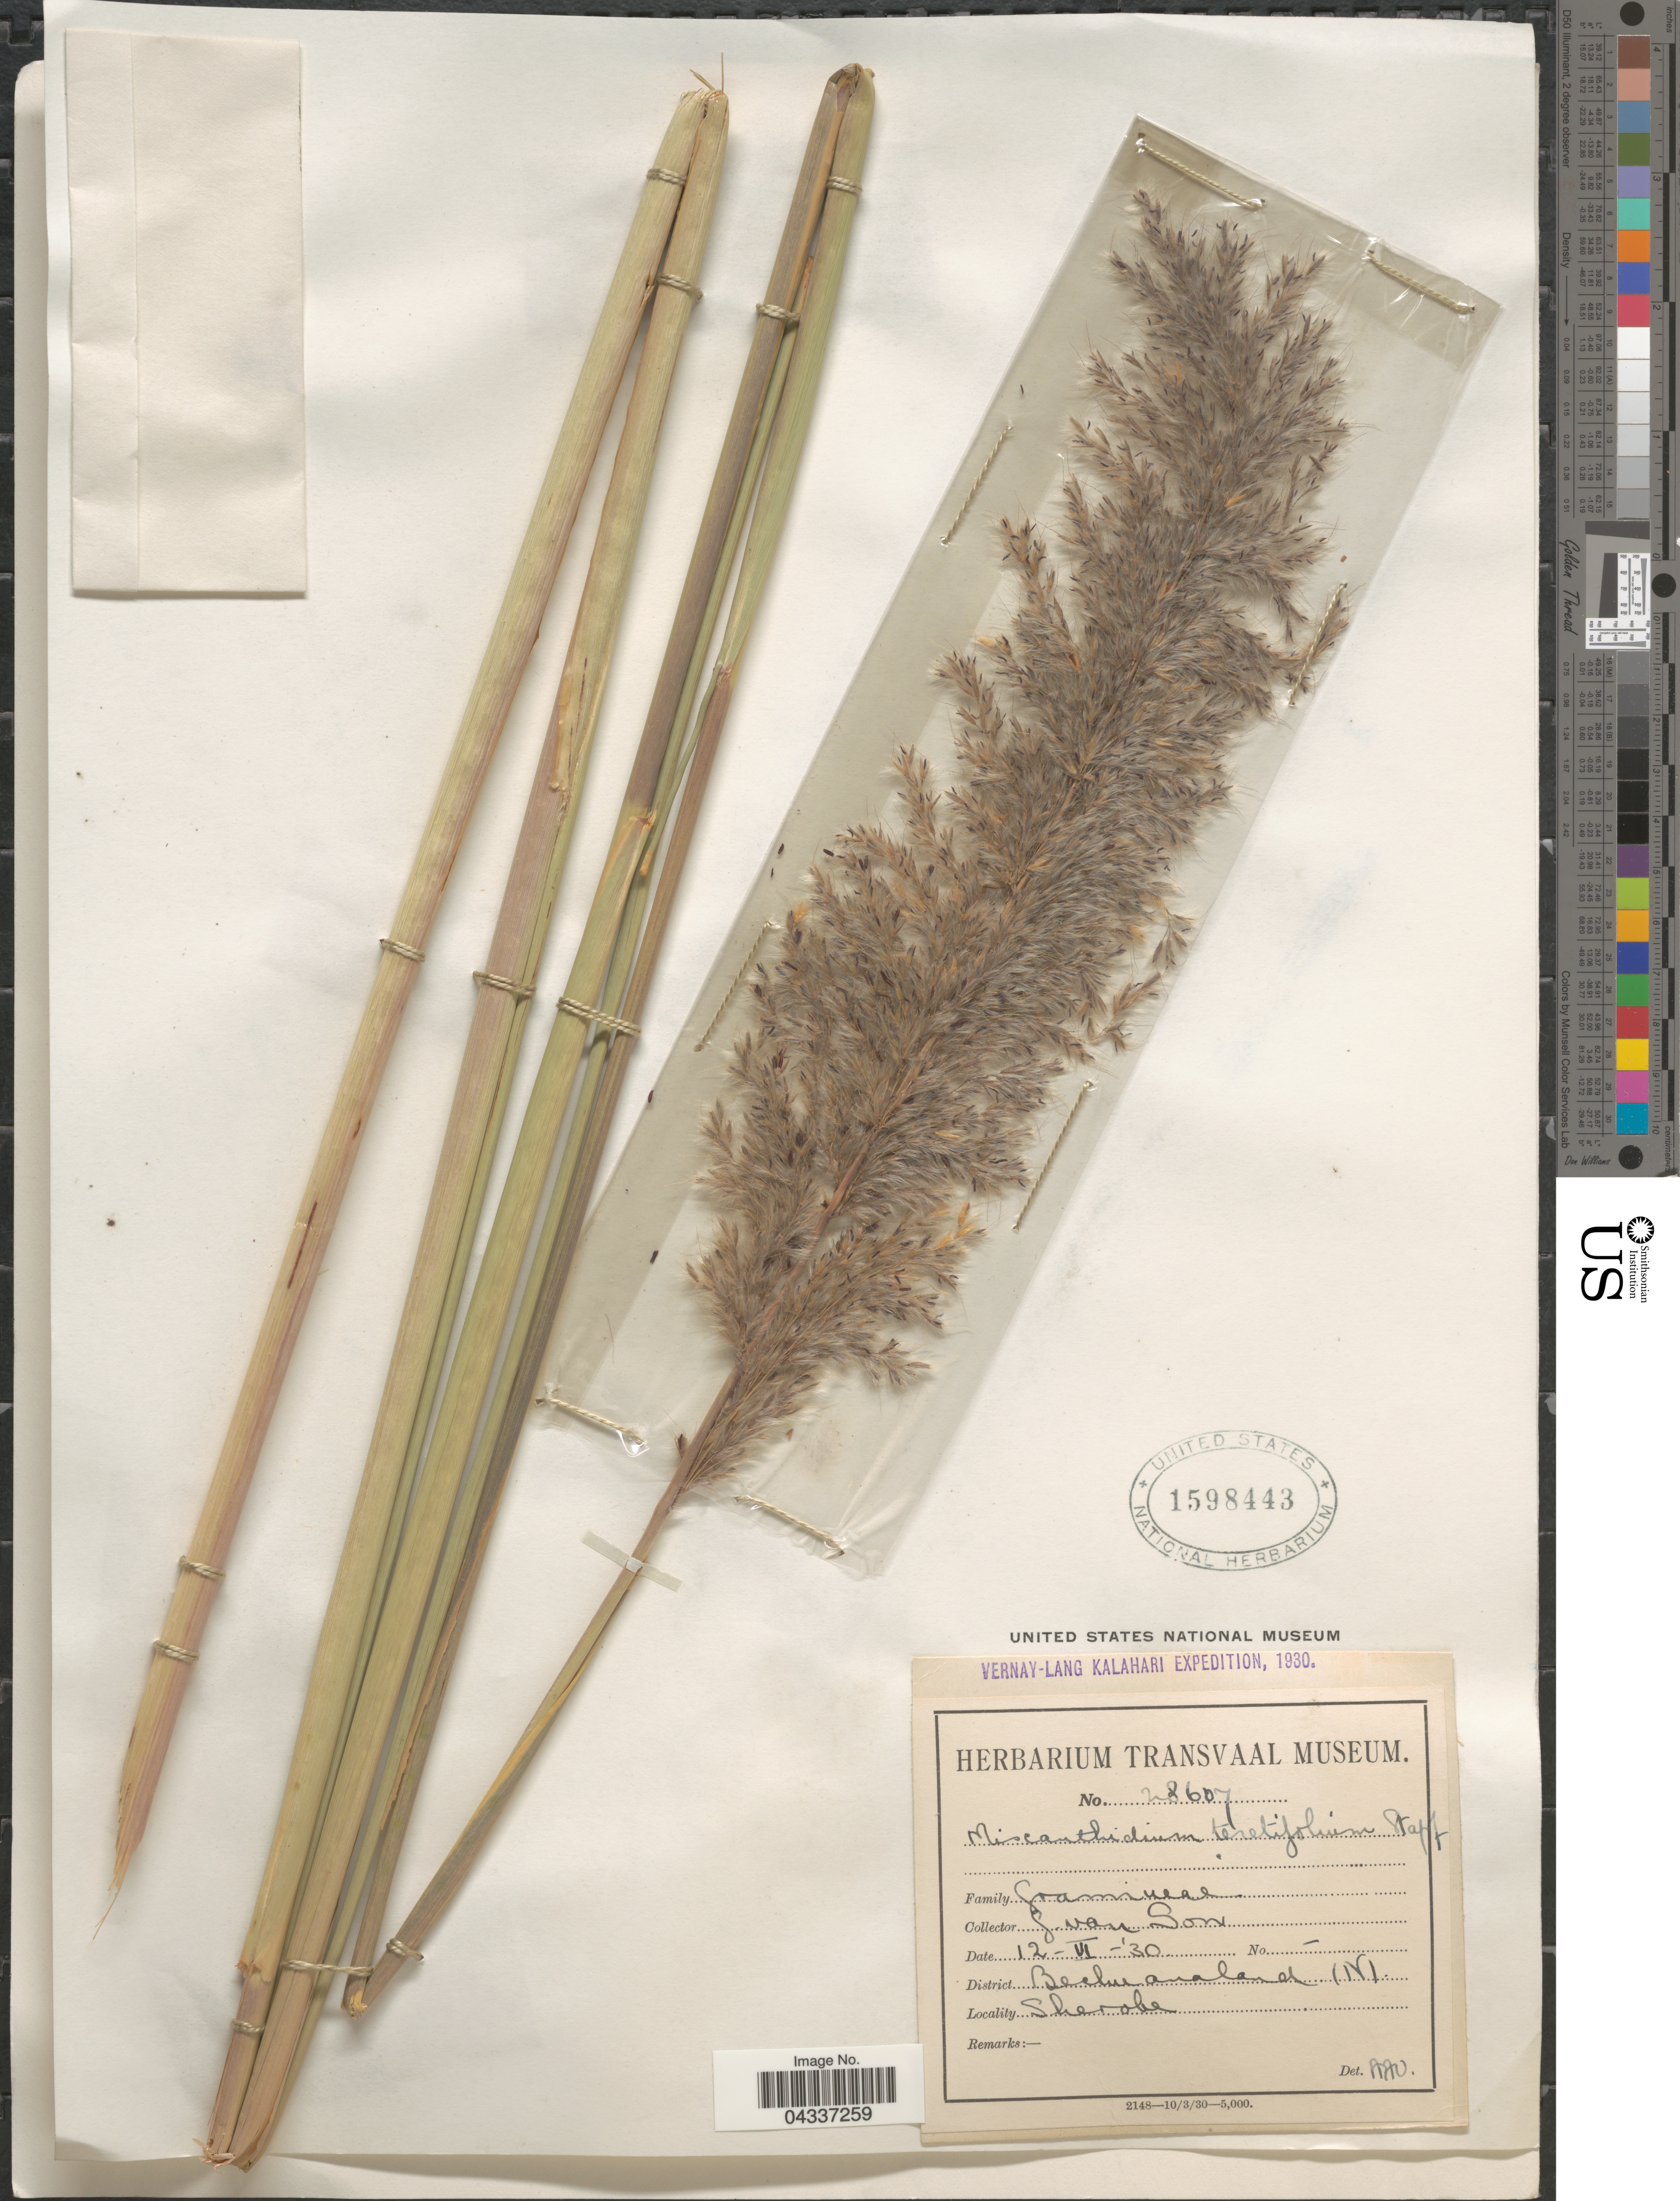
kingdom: Plantae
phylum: Tracheophyta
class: Liliopsida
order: Poales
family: Poaceae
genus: Miscanthidium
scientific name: Miscanthidium teretifolium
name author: (Stapf) Stapf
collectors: G. van Son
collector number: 28607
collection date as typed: Transcribed d/m/y: 12/6/30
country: Botswana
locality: Vernay-Lang Kalahari Expedition, 1930. District Bechuanaland. Sherobe.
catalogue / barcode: US 1598443